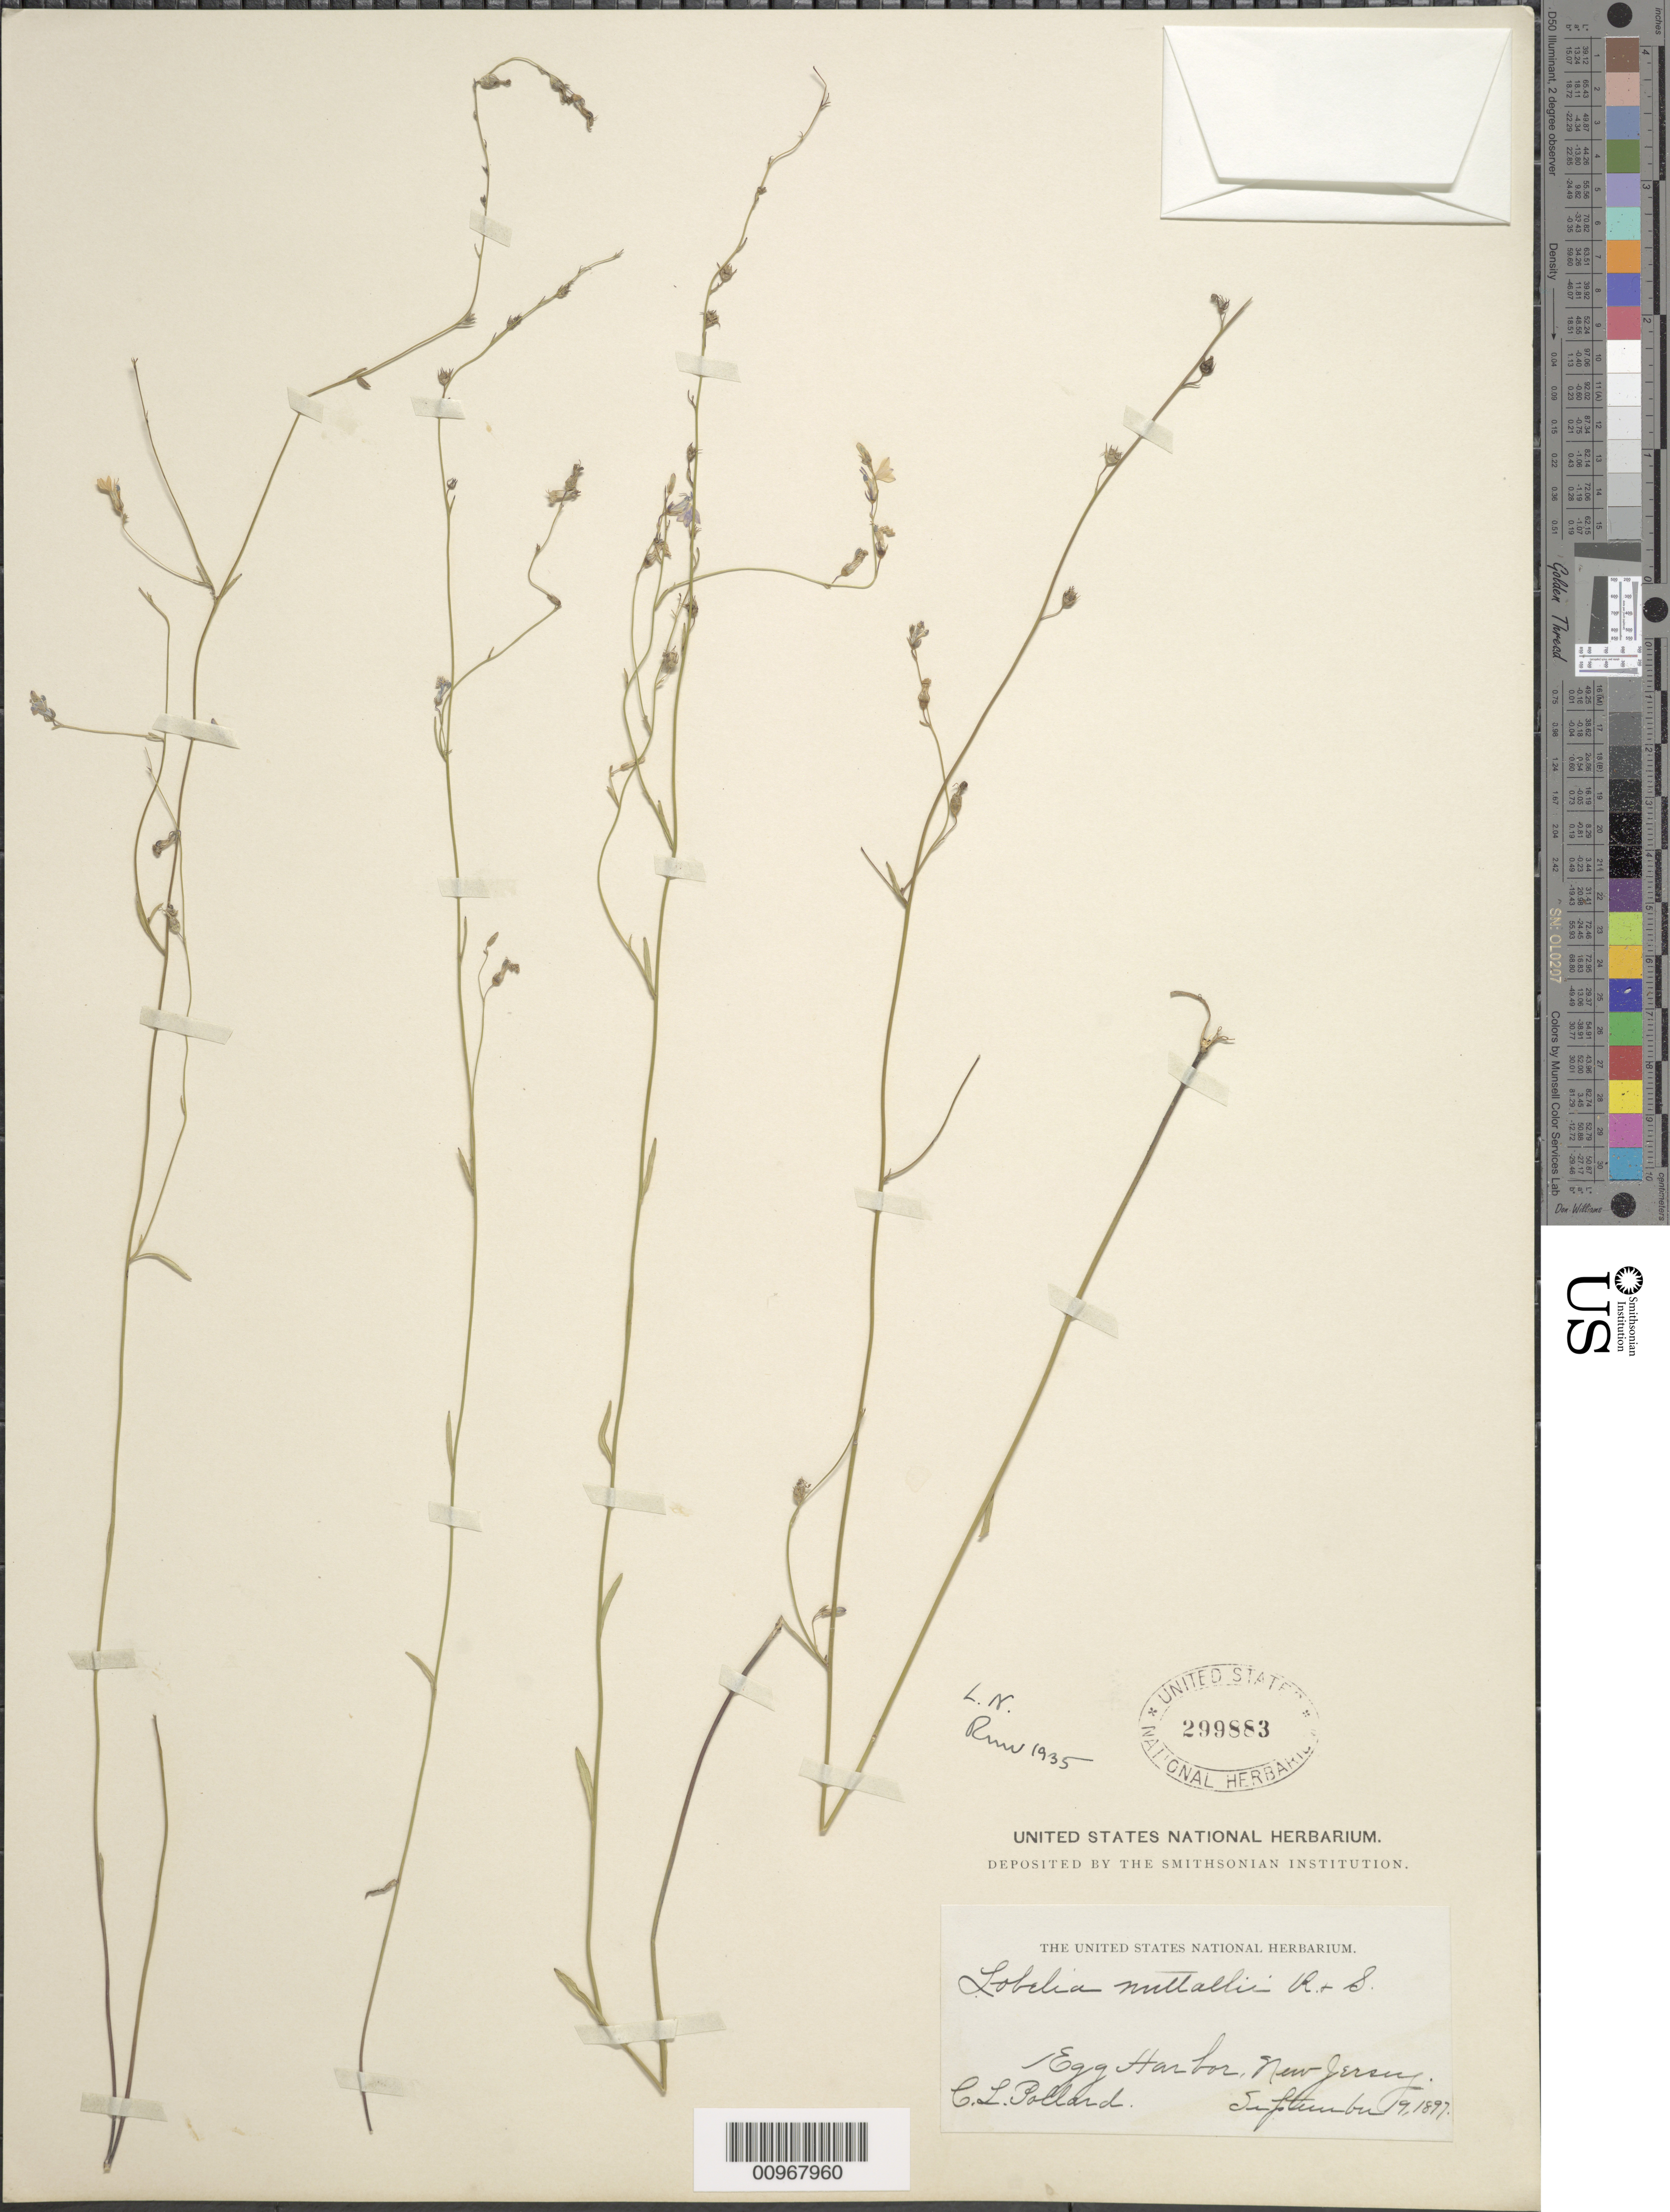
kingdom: Plantae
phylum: Tracheophyta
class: Magnoliopsida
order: Asterales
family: Campanulaceae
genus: Lobelia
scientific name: Lobelia nuttallii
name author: Schult.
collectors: C. L. Pollard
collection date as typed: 19 Sep 1897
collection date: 1897-09-19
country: United States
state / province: New Jersey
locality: Egg Harbor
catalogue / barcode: US 299883